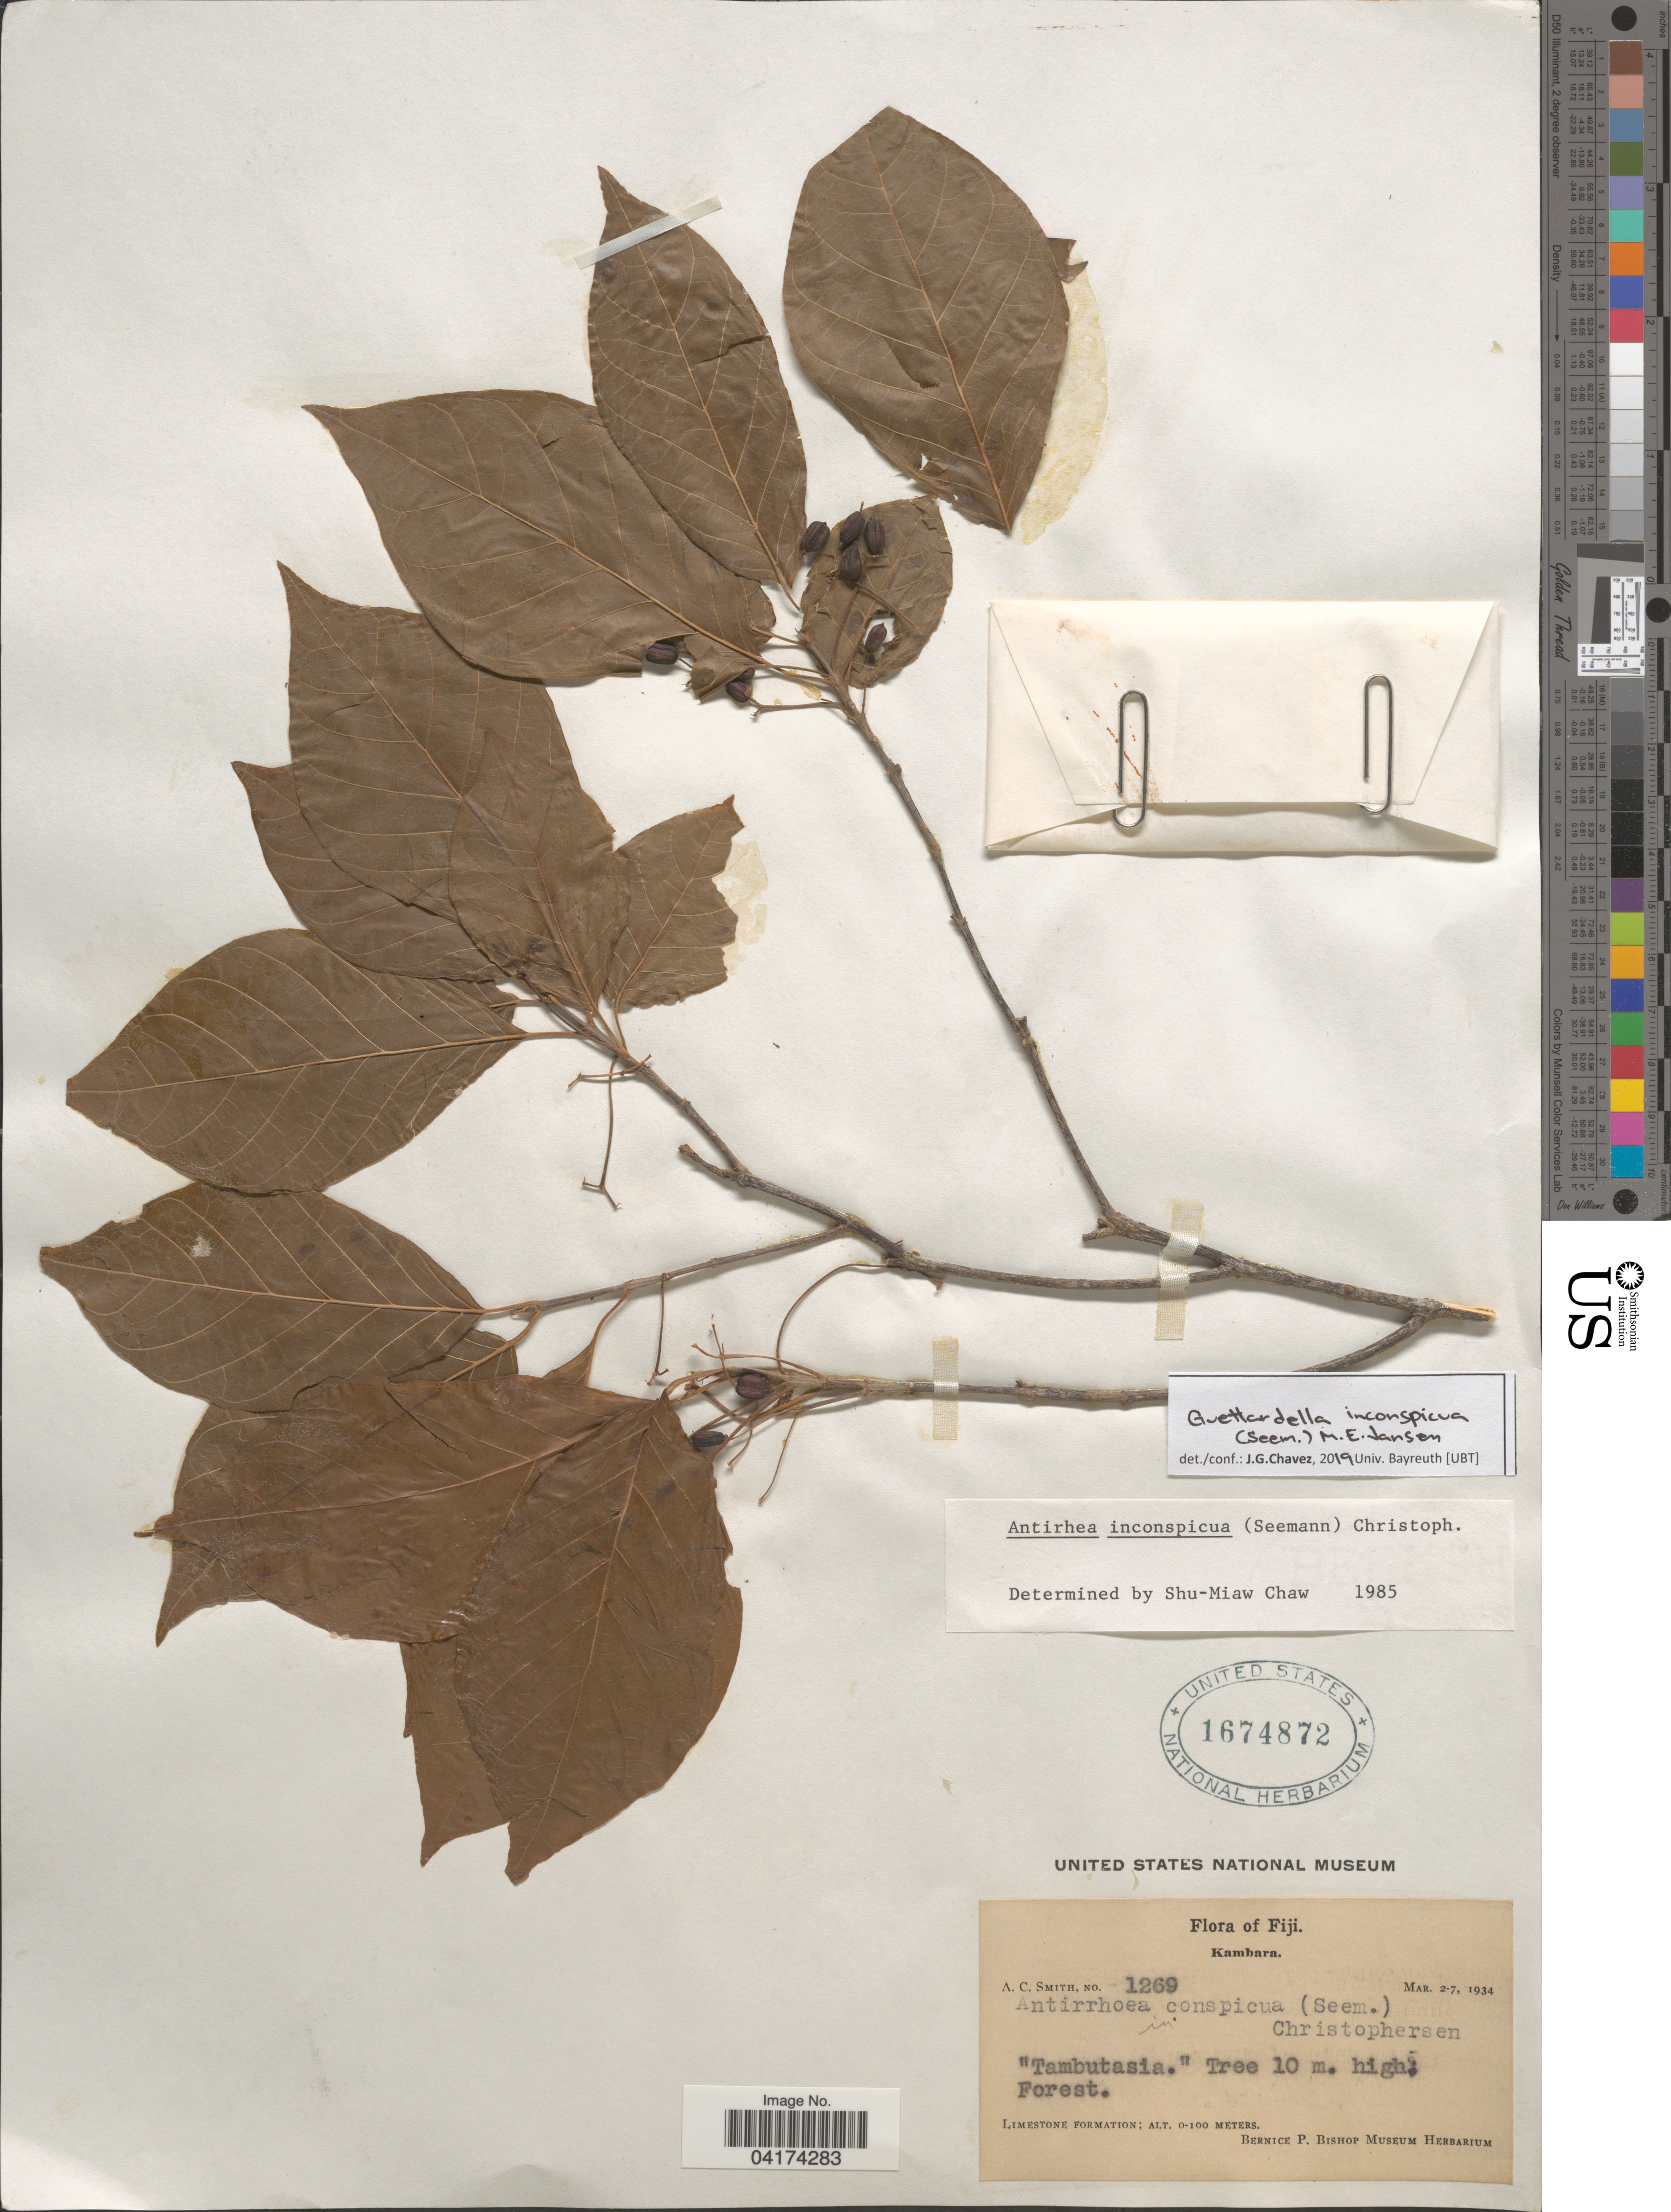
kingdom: Plantae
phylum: Tracheophyta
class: Magnoliopsida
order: Gentianales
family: Rubiaceae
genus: Guettardella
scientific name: Guettardella inconspicua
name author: (Seem.) M. E. Jansen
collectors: A. C. Smith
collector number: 1269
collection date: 1934-03-02/1934-03-07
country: Fiji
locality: Kambara.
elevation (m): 0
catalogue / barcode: US 1674872